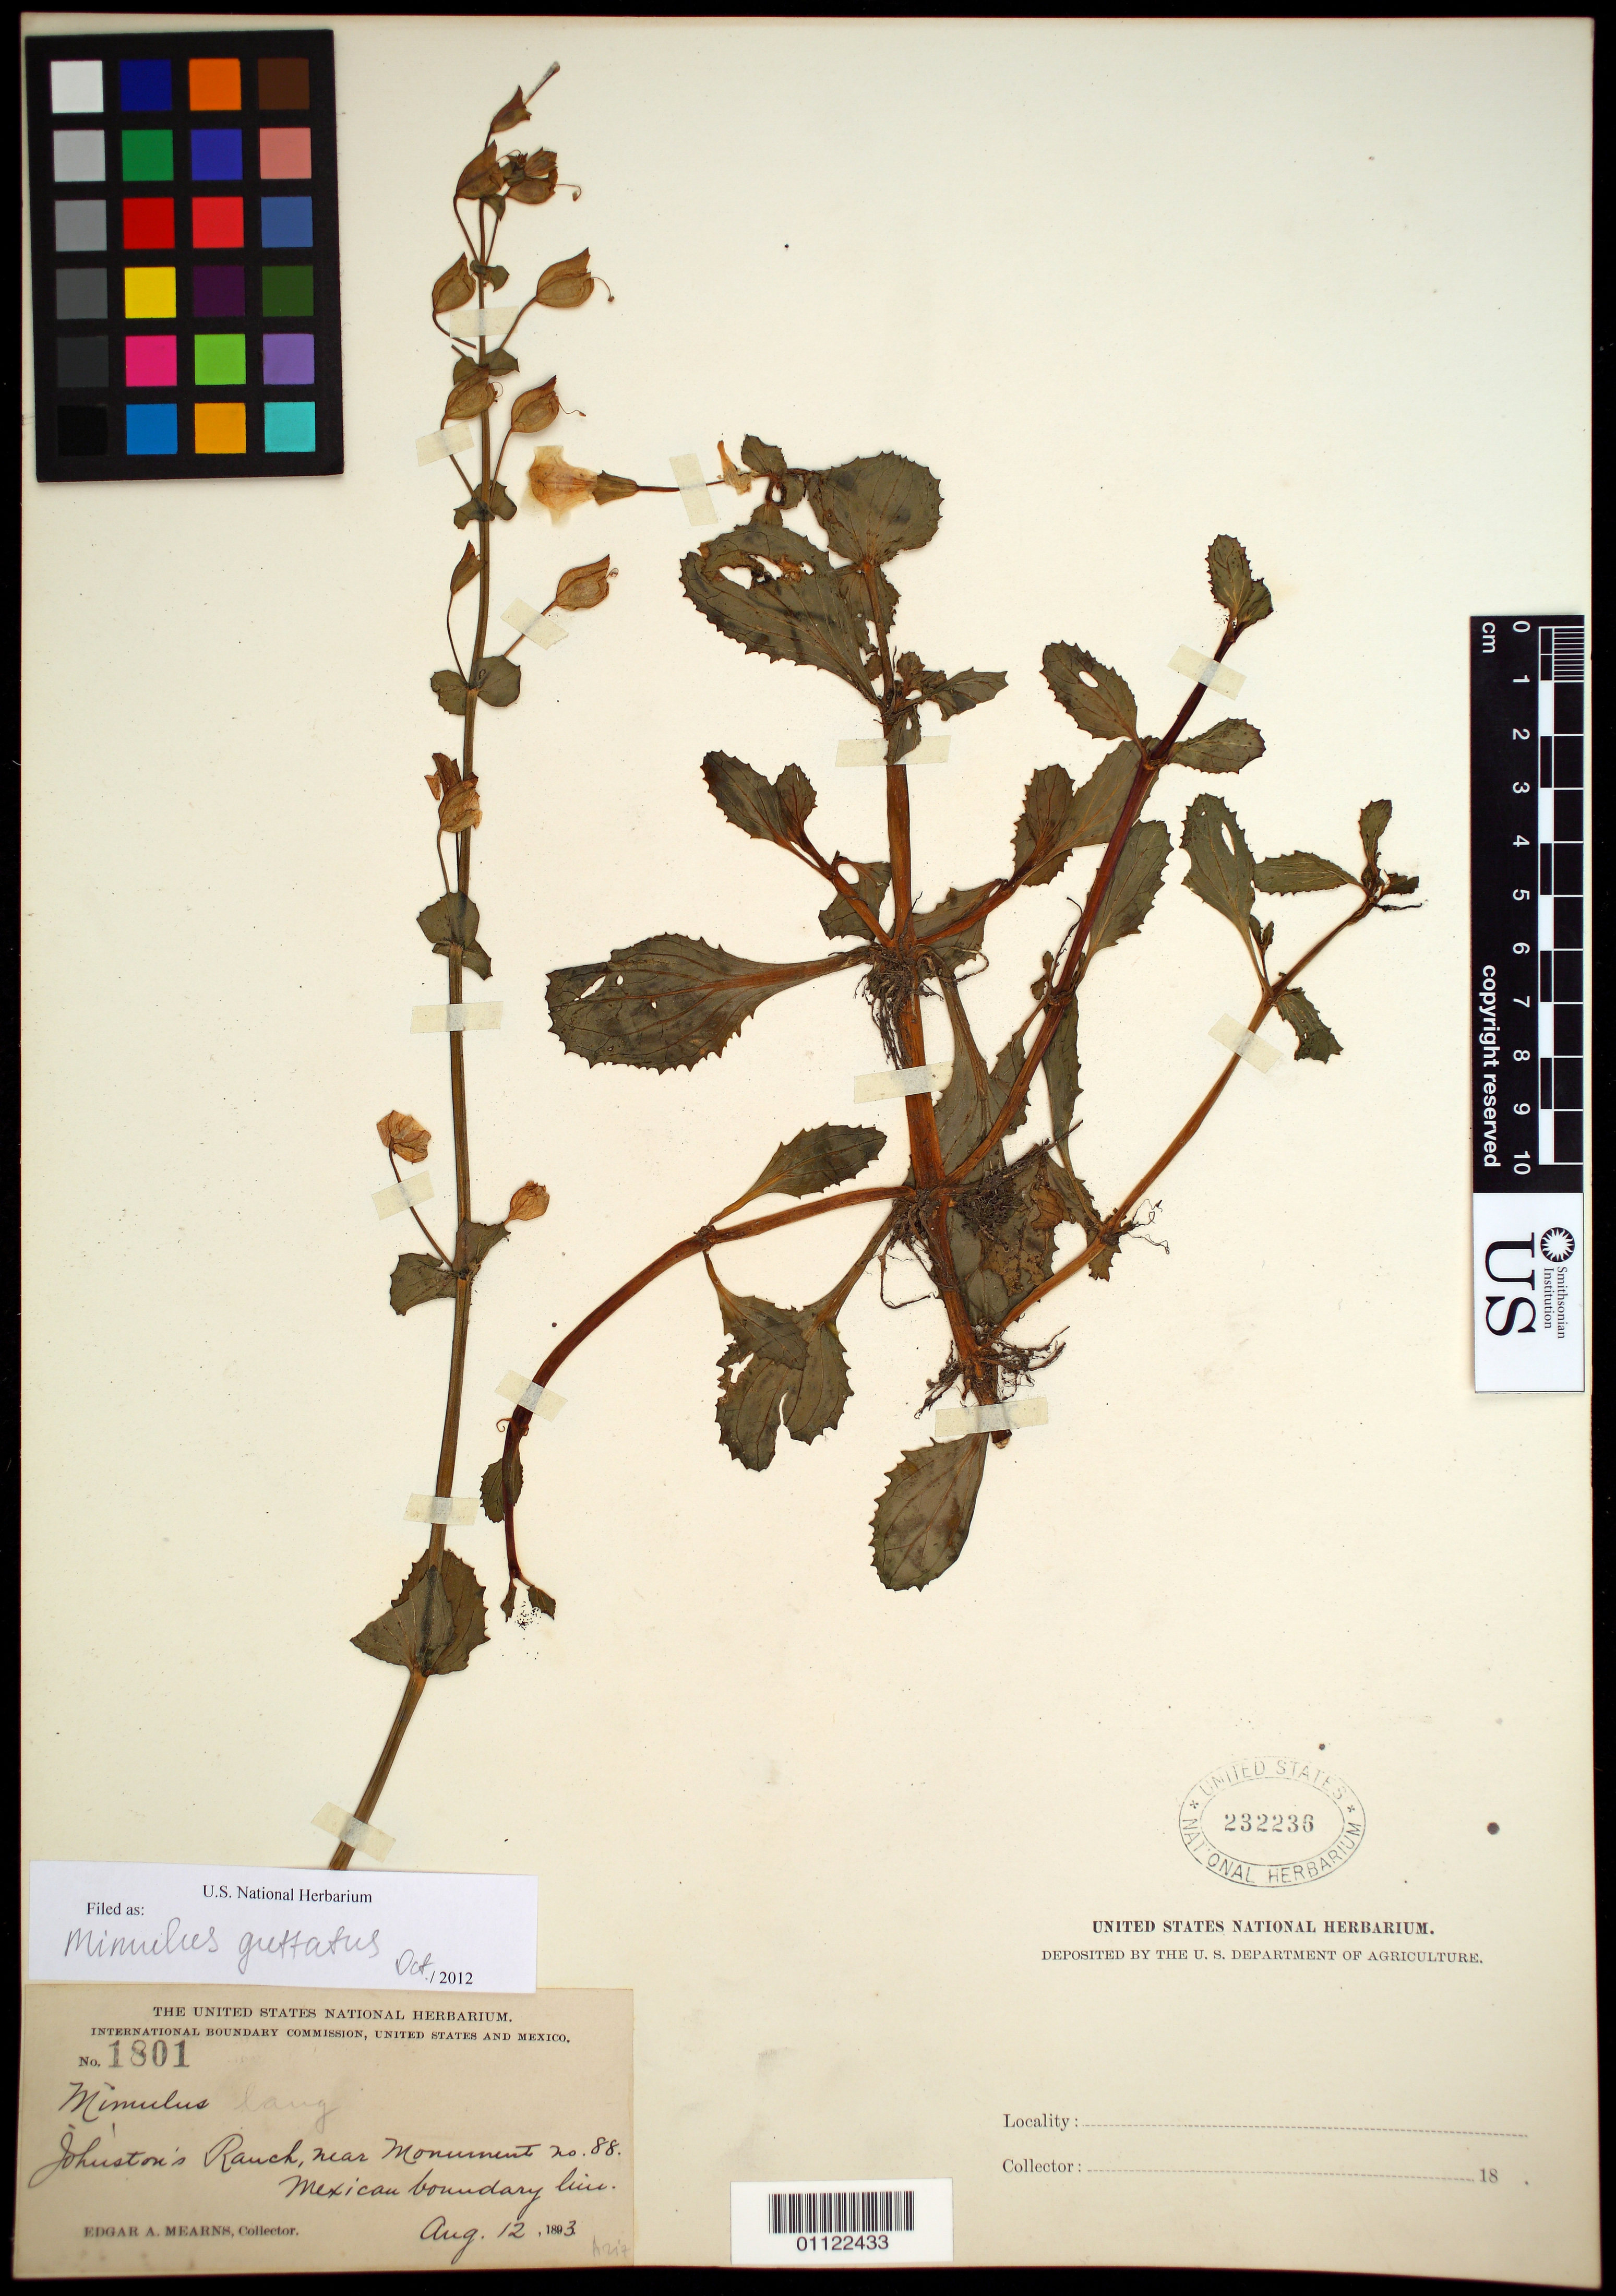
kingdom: Plantae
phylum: Tracheophyta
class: Magnoliopsida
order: Lamiales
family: Phrymaceae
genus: Mimulus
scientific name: Mimulus guttatus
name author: DC.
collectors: E. A. Mearns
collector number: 1801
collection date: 1893-08-12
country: United States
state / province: New Mexico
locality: Johnston's Ranch, Monument 88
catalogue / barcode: US 232236